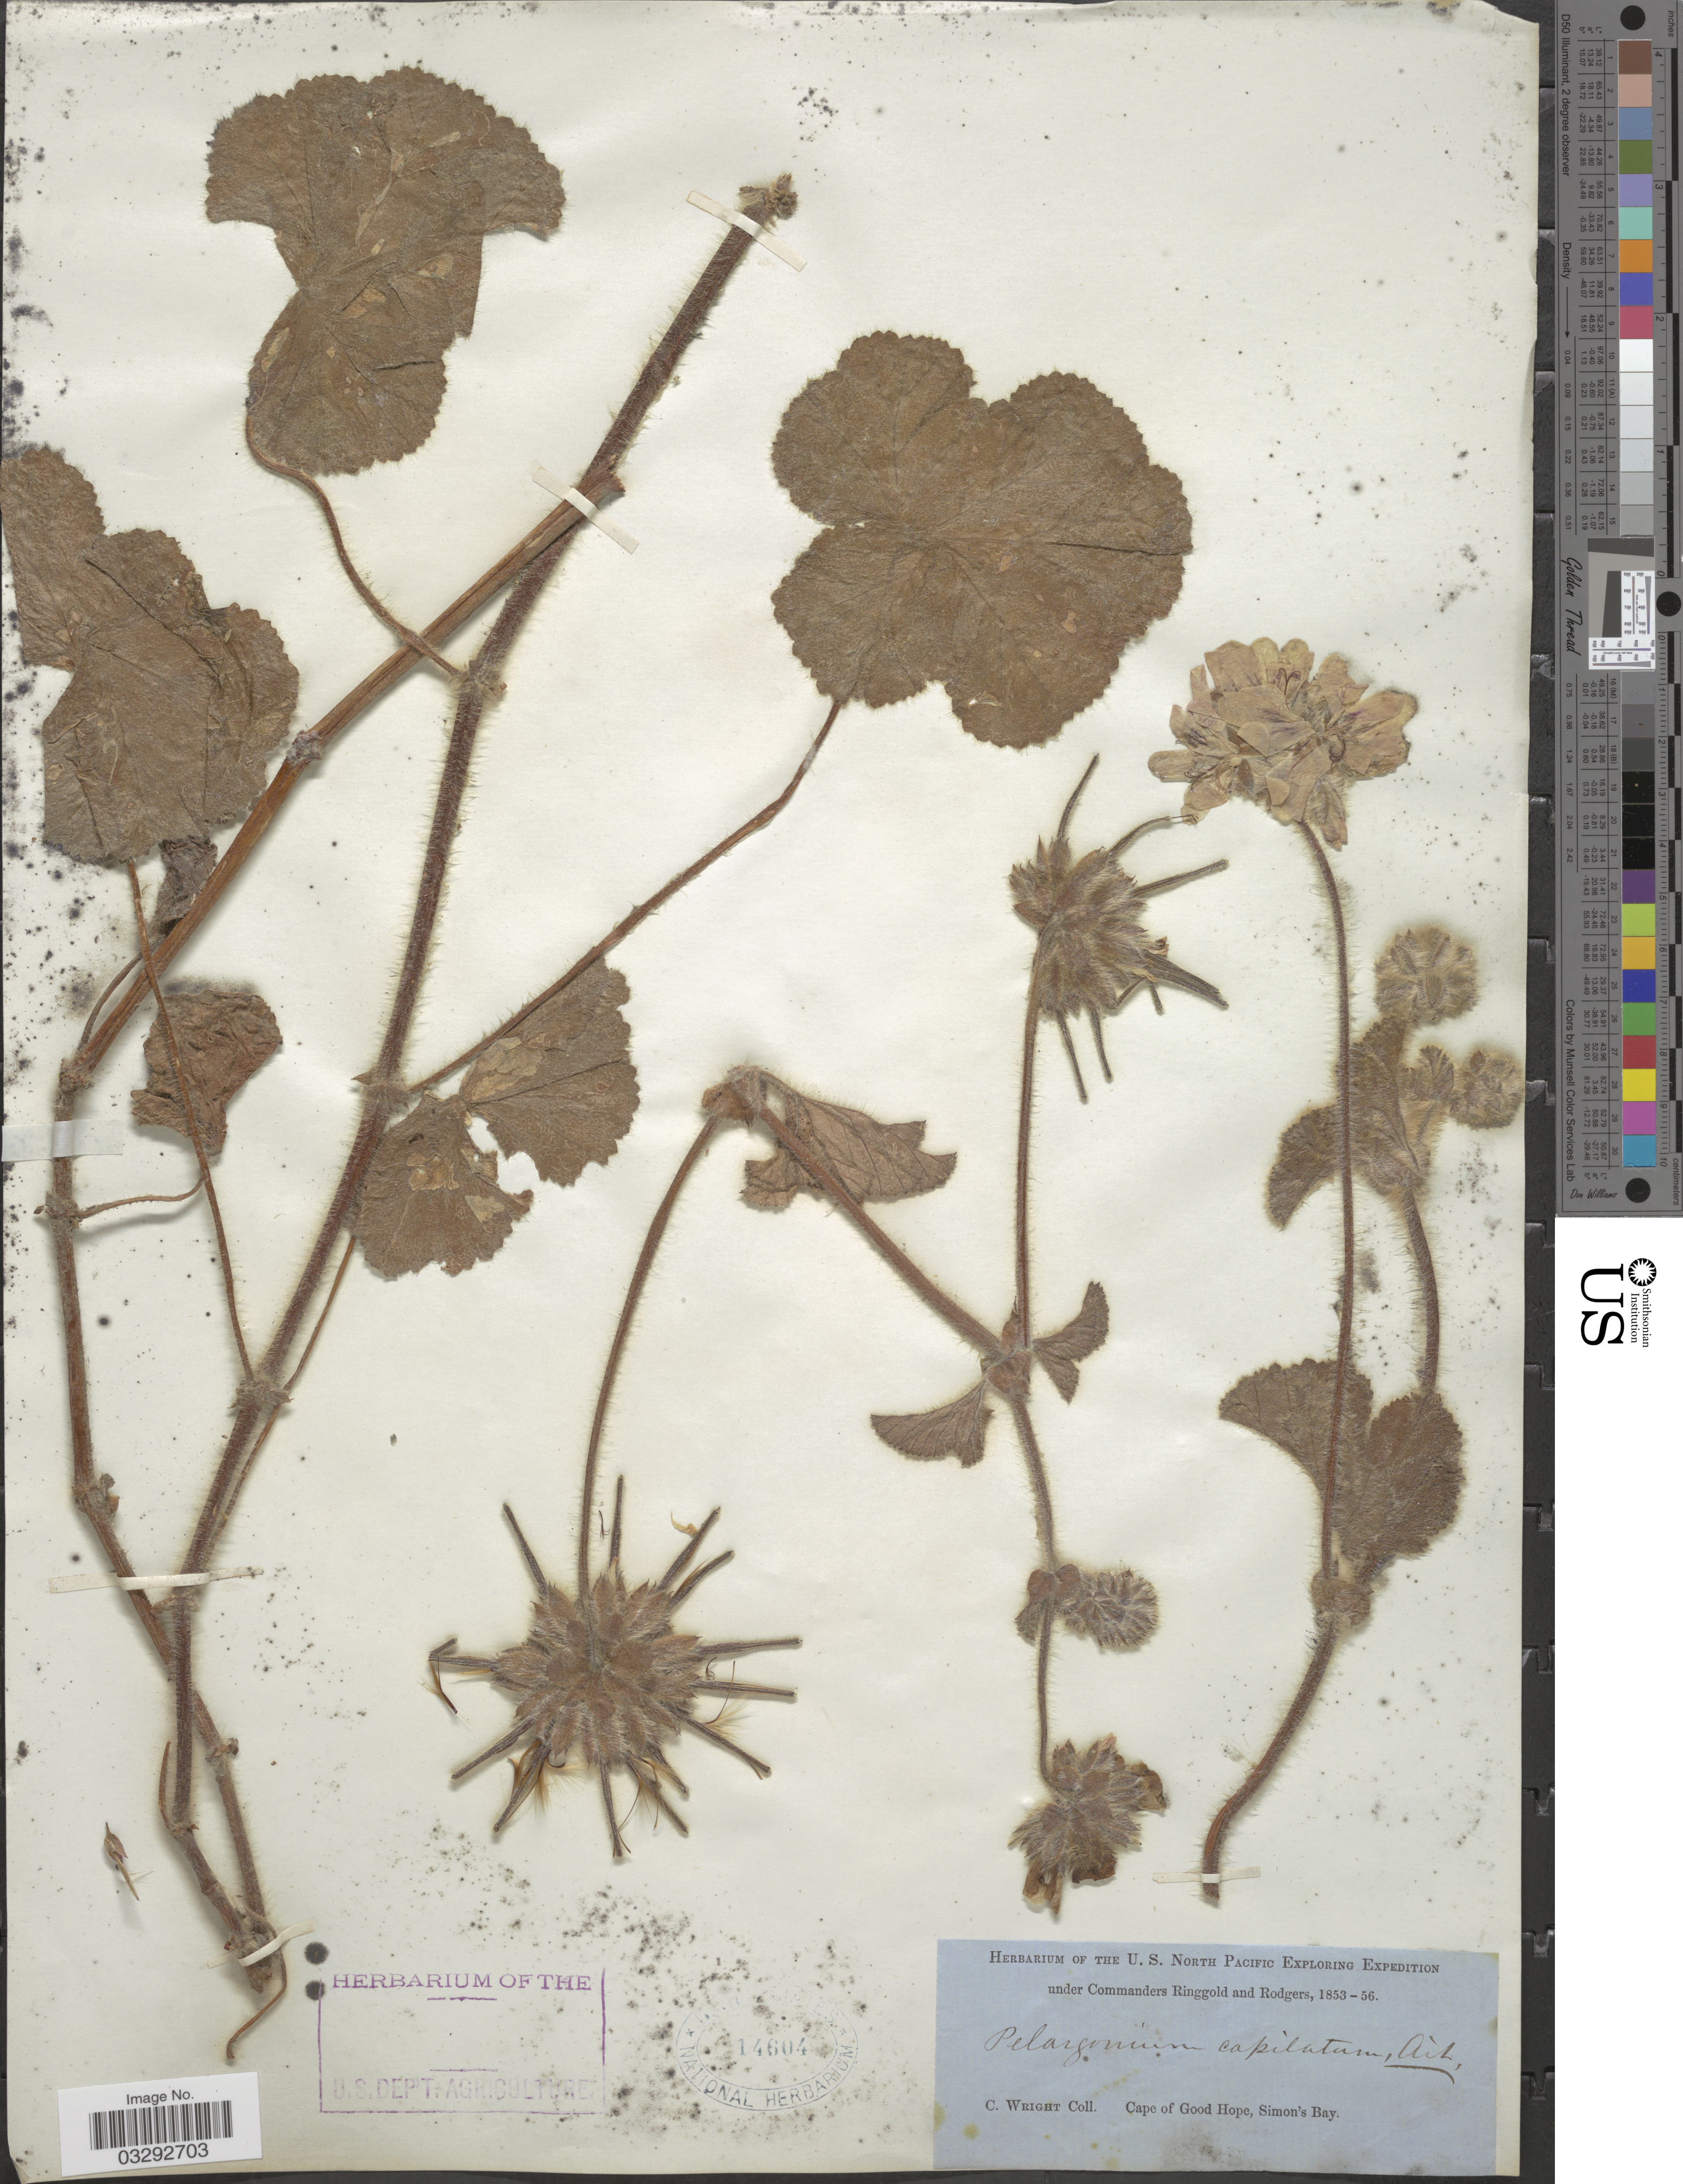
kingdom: Plantae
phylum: Tracheophyta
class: Magnoliopsida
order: Geraniales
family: Geraniaceae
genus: Pelargonium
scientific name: Pelargonium capitatum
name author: (L.) L'Hér.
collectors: C. Wright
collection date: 1853/1856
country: South Africa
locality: Cape of Good Hope, Simon's Bay.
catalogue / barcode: US 14604